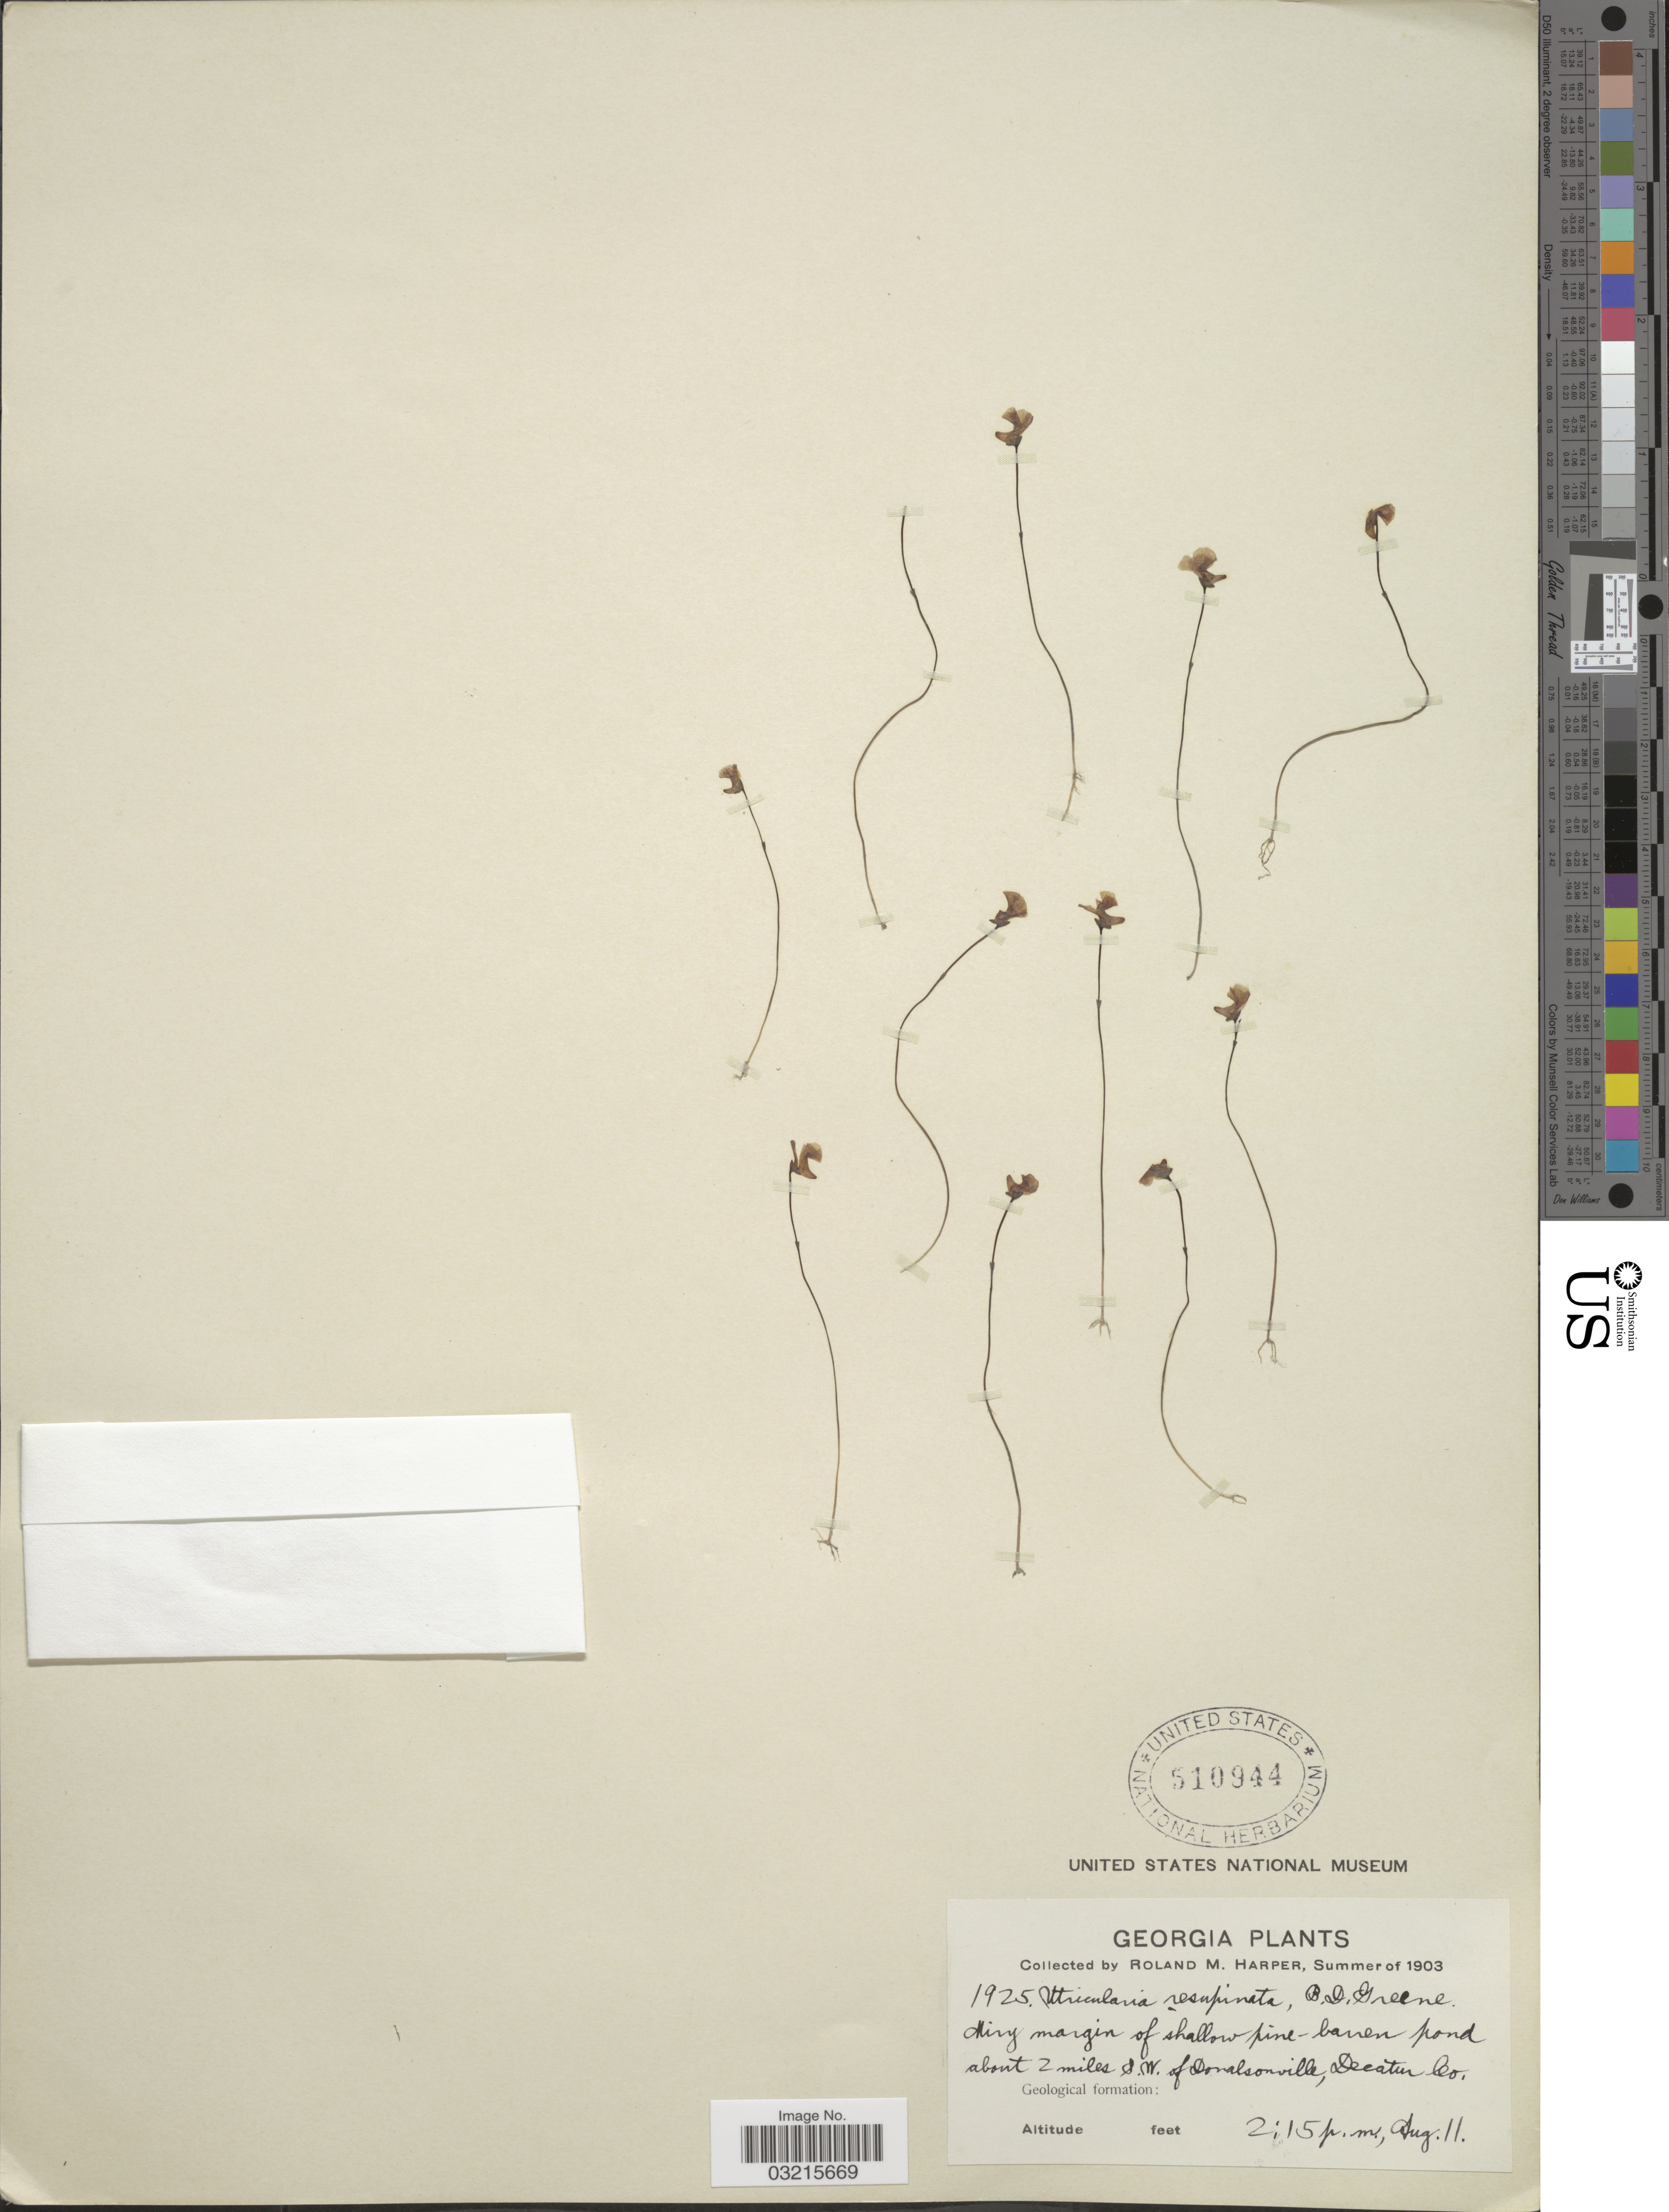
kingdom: Plantae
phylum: Tracheophyta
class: Magnoliopsida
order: Lamiales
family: Lentibulariaceae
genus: Utricularia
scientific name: Utricularia resupinata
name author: B.D. Greene ex Bigelow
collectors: R. M. Harper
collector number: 1925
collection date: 1903-08-11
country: United States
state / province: Georgia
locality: About 2 miles S.W. of Donalsonville, Decatur Co.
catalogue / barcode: US 510944